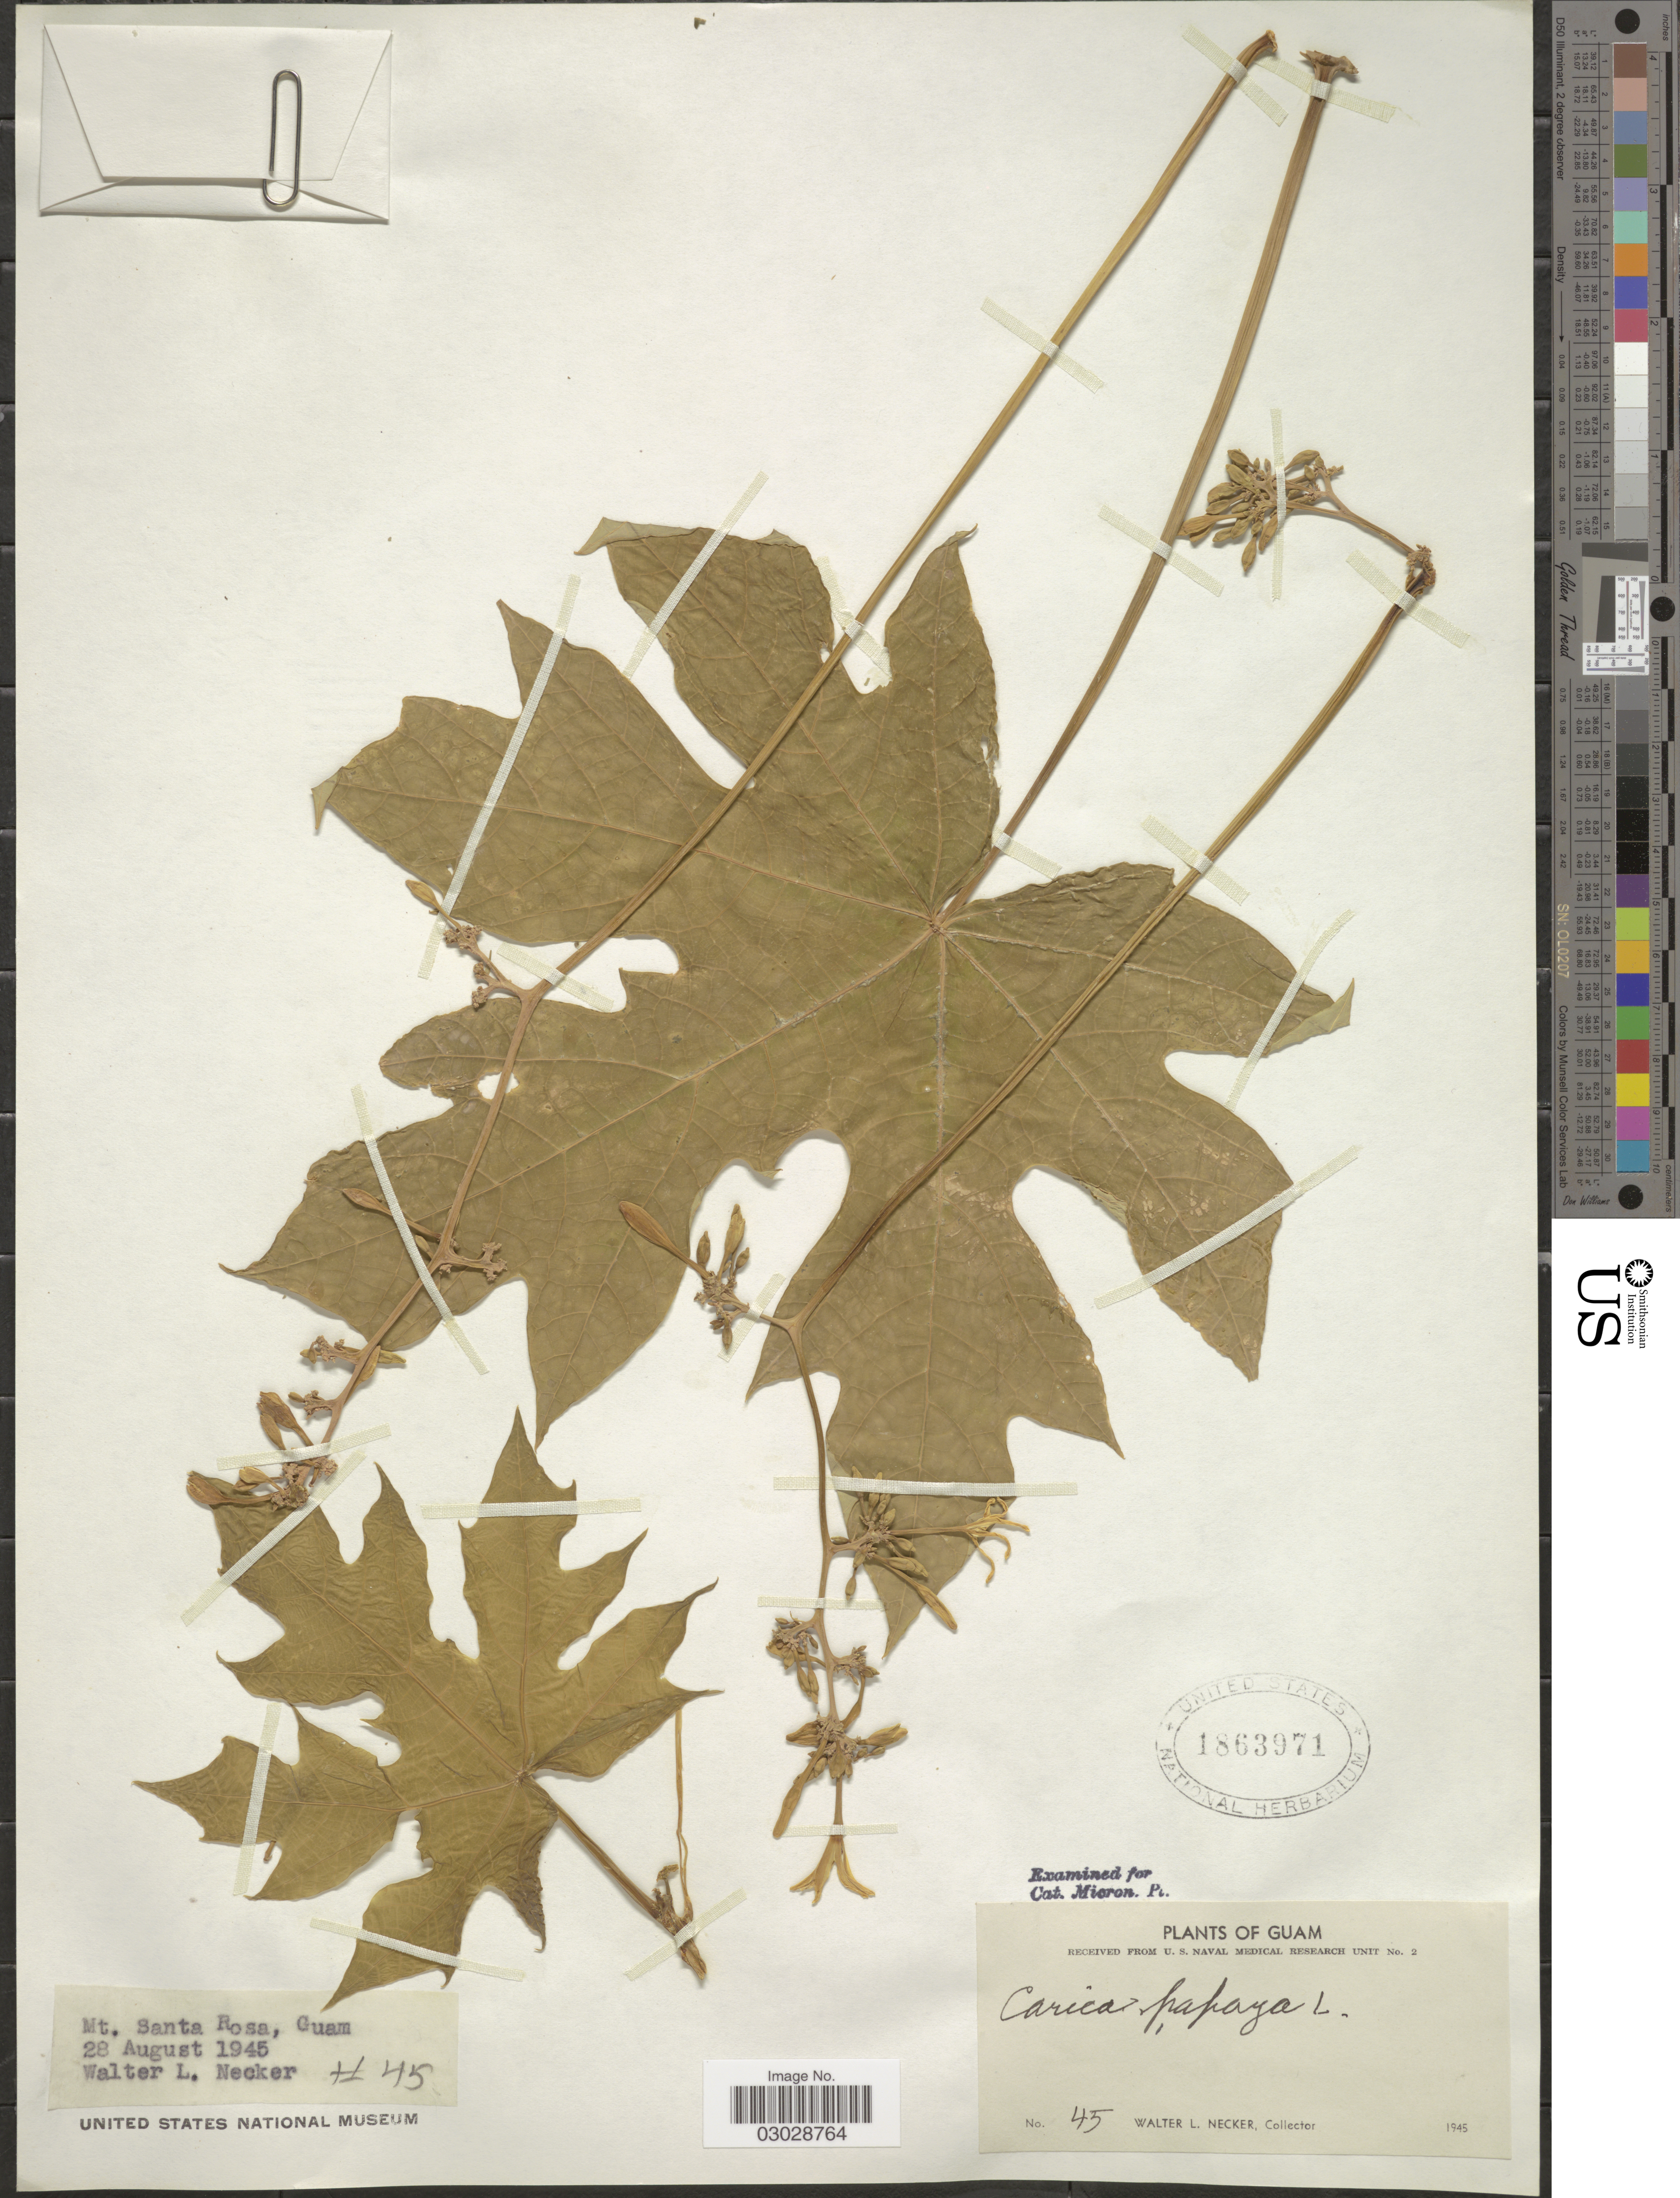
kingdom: Plantae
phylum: Tracheophyta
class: Magnoliopsida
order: Brassicales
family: Caricaceae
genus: Carica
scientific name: Carica papaya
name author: L.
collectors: W. L. Necker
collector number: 45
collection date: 1945-08-28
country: Guam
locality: Mt. Santa Rosa.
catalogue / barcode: US 1863971